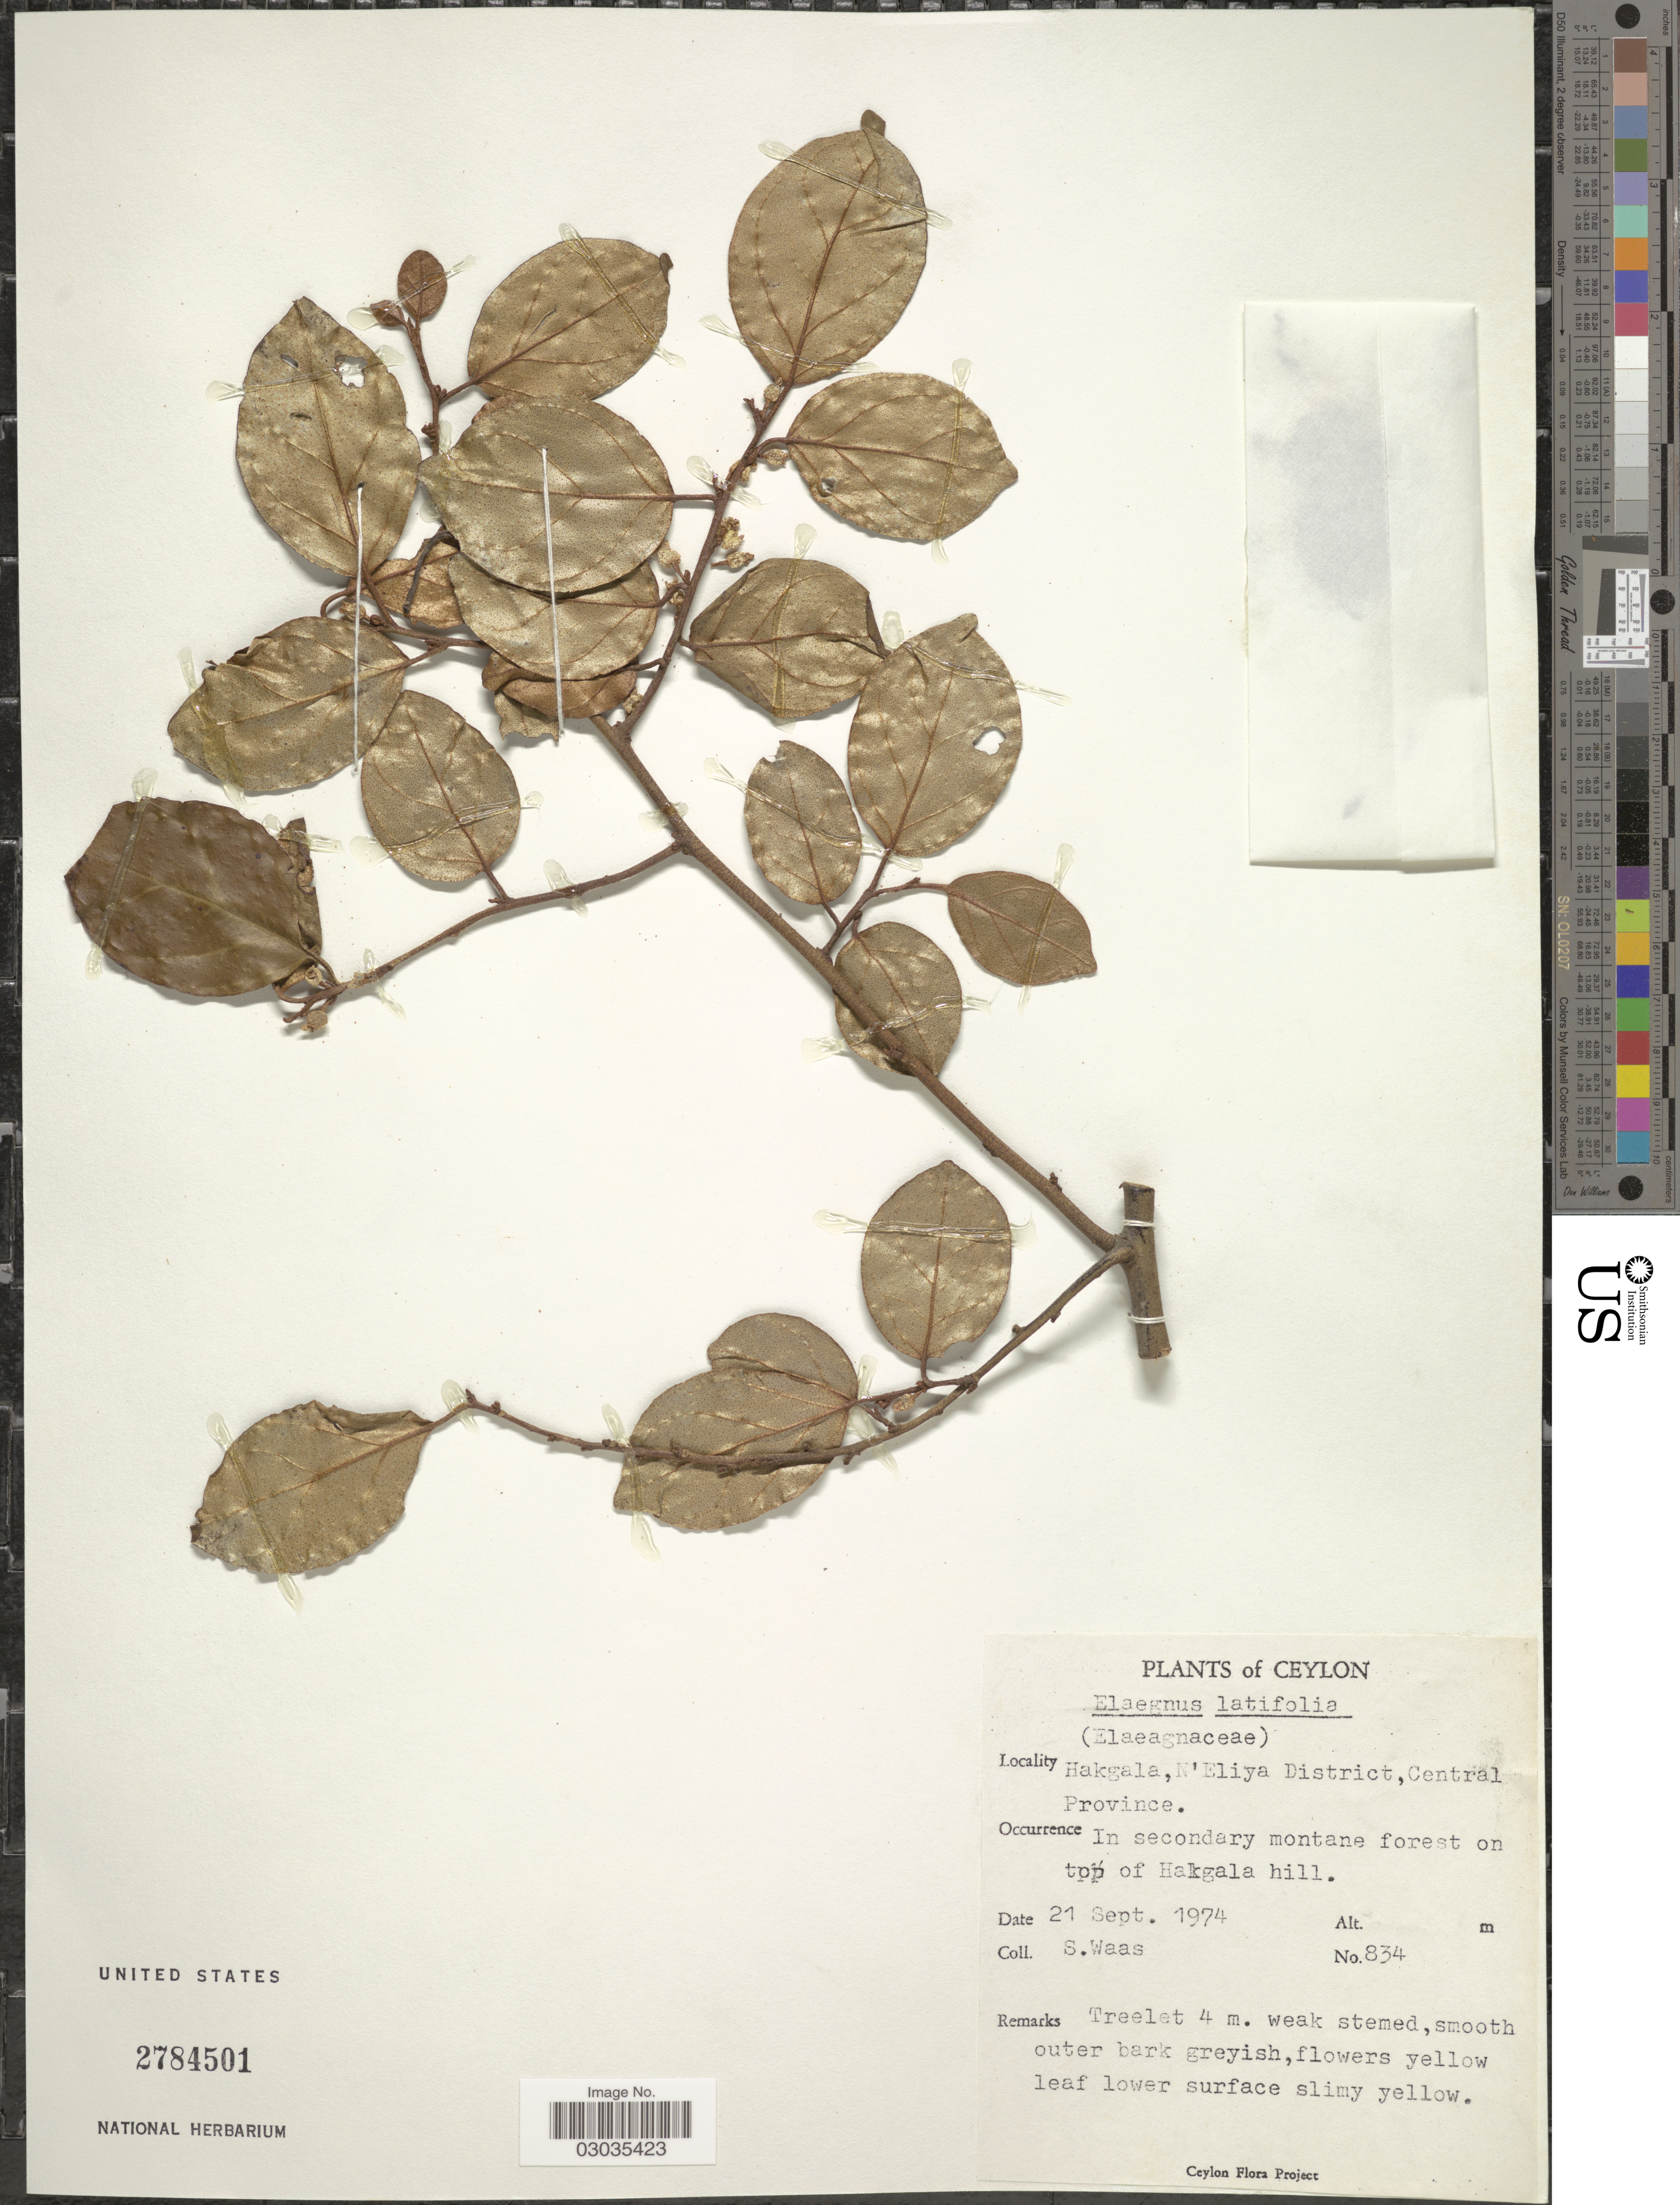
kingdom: Plantae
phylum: Tracheophyta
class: Magnoliopsida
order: Rosales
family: Elaeagnaceae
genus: Elaeagnus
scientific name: Elaeagnus latifolia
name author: L.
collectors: S. Waas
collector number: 834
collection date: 1974-09-21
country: Sri Lanka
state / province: Central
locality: Ceylon. Hakgala, N'Eliya District. In secondary montane forest on top of Hakgala hill.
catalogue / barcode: US 2784501